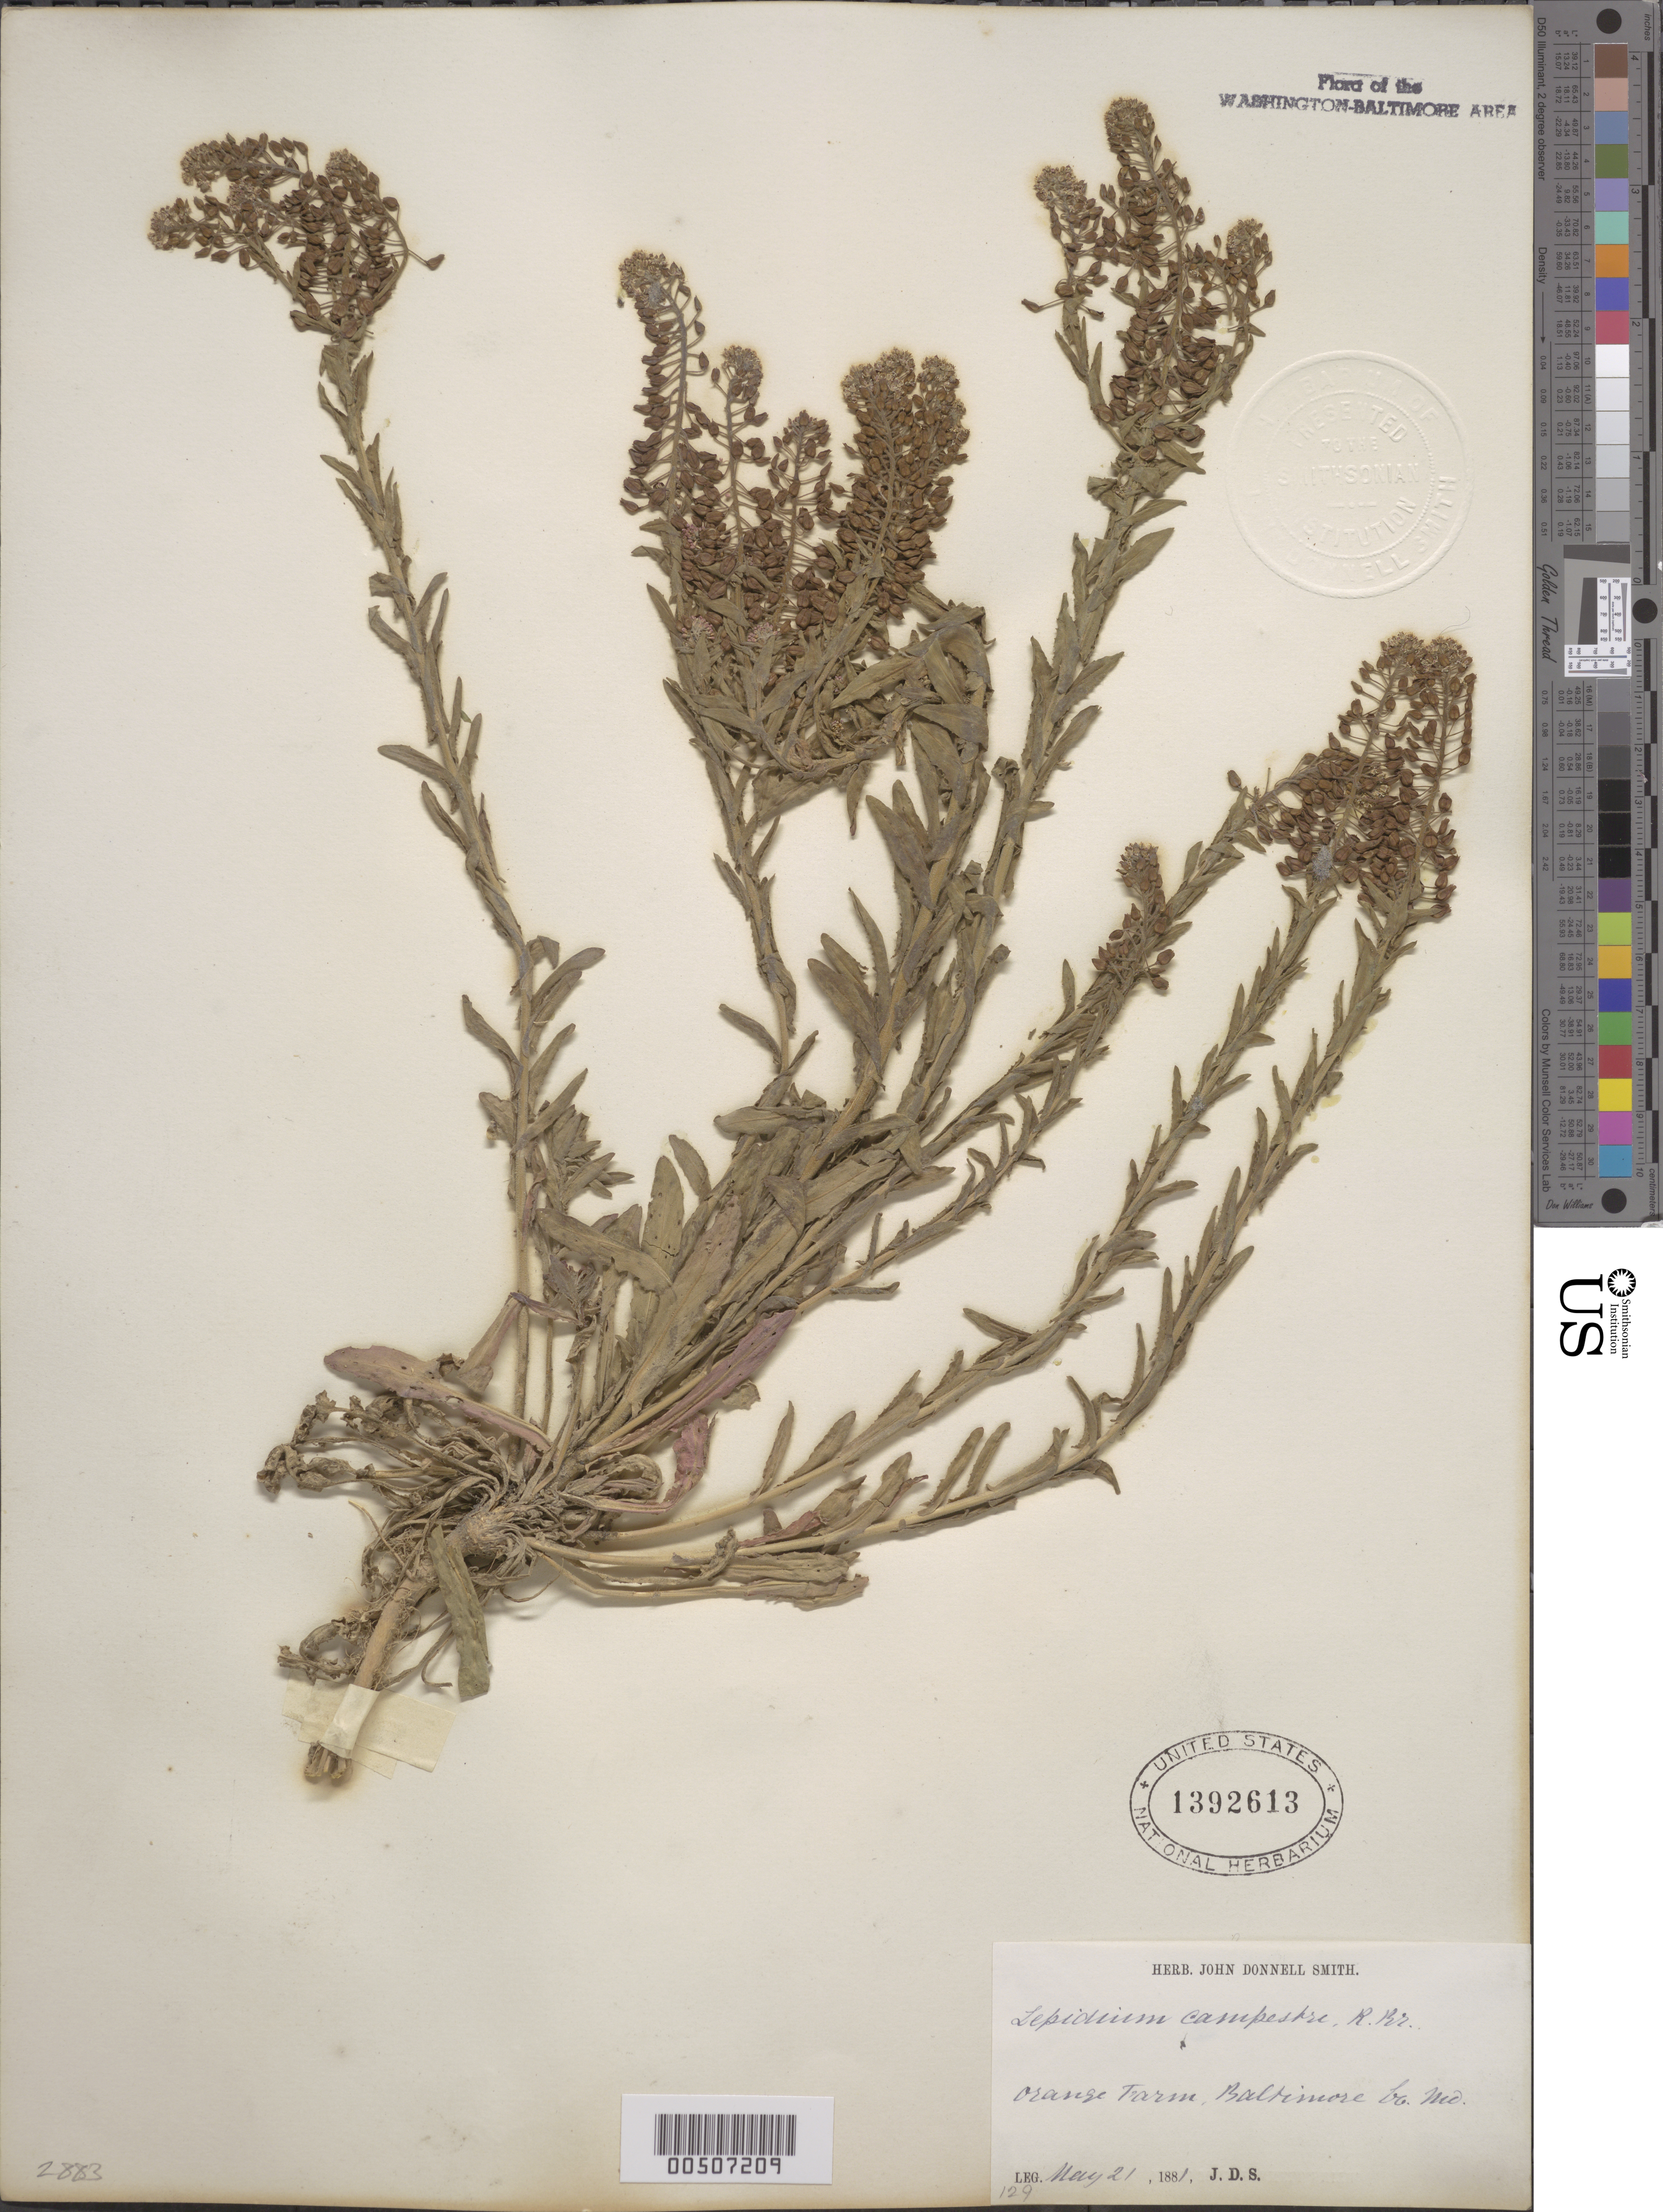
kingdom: Plantae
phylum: Tracheophyta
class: Magnoliopsida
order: Brassicales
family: Brassicaceae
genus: Lepidium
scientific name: Lepidium campestre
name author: (L.) W.T. Aiton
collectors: J. Donnell Smith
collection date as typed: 21 May 1881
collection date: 1881-05-21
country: United States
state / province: Maryland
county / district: Baltimore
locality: Orange Farm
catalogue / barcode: US 1392613